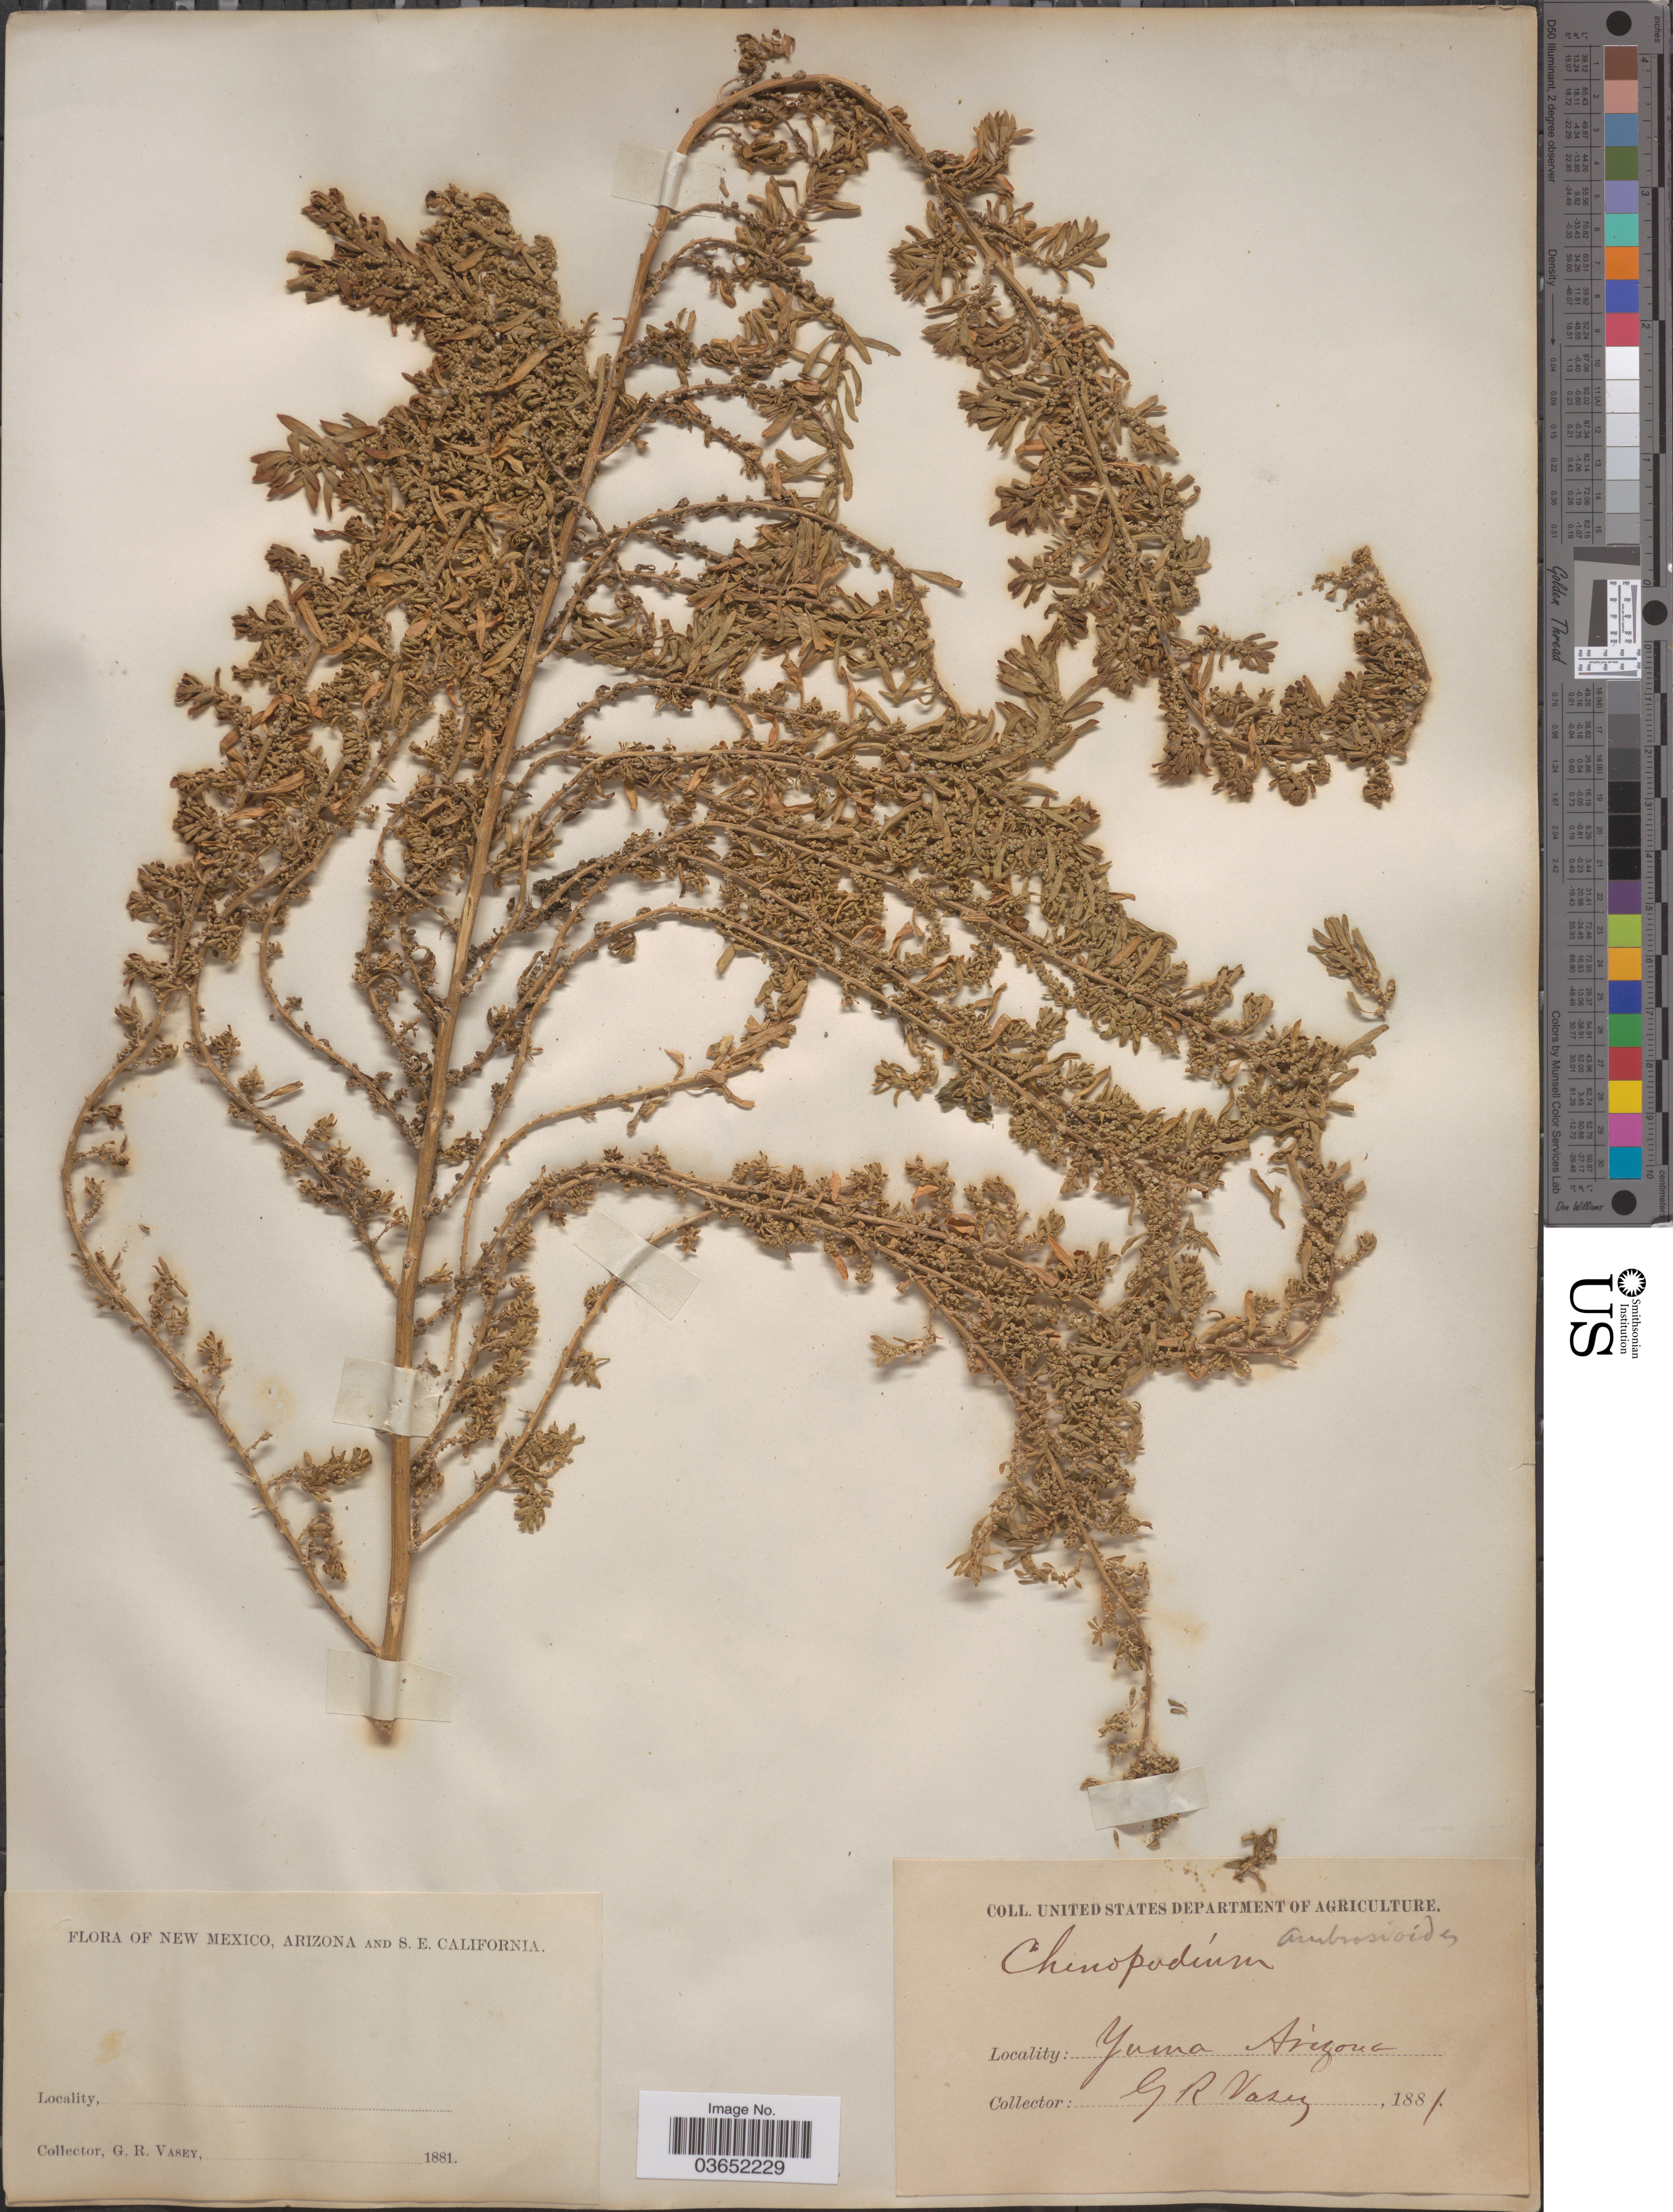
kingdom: Plantae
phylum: Tracheophyta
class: Magnoliopsida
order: Caryophyllales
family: Amaranthaceae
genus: Chenopodium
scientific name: Chenopodium ambrosioides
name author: L.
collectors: G. R. Vasey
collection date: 1881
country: United States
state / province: Arizona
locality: Yuma.